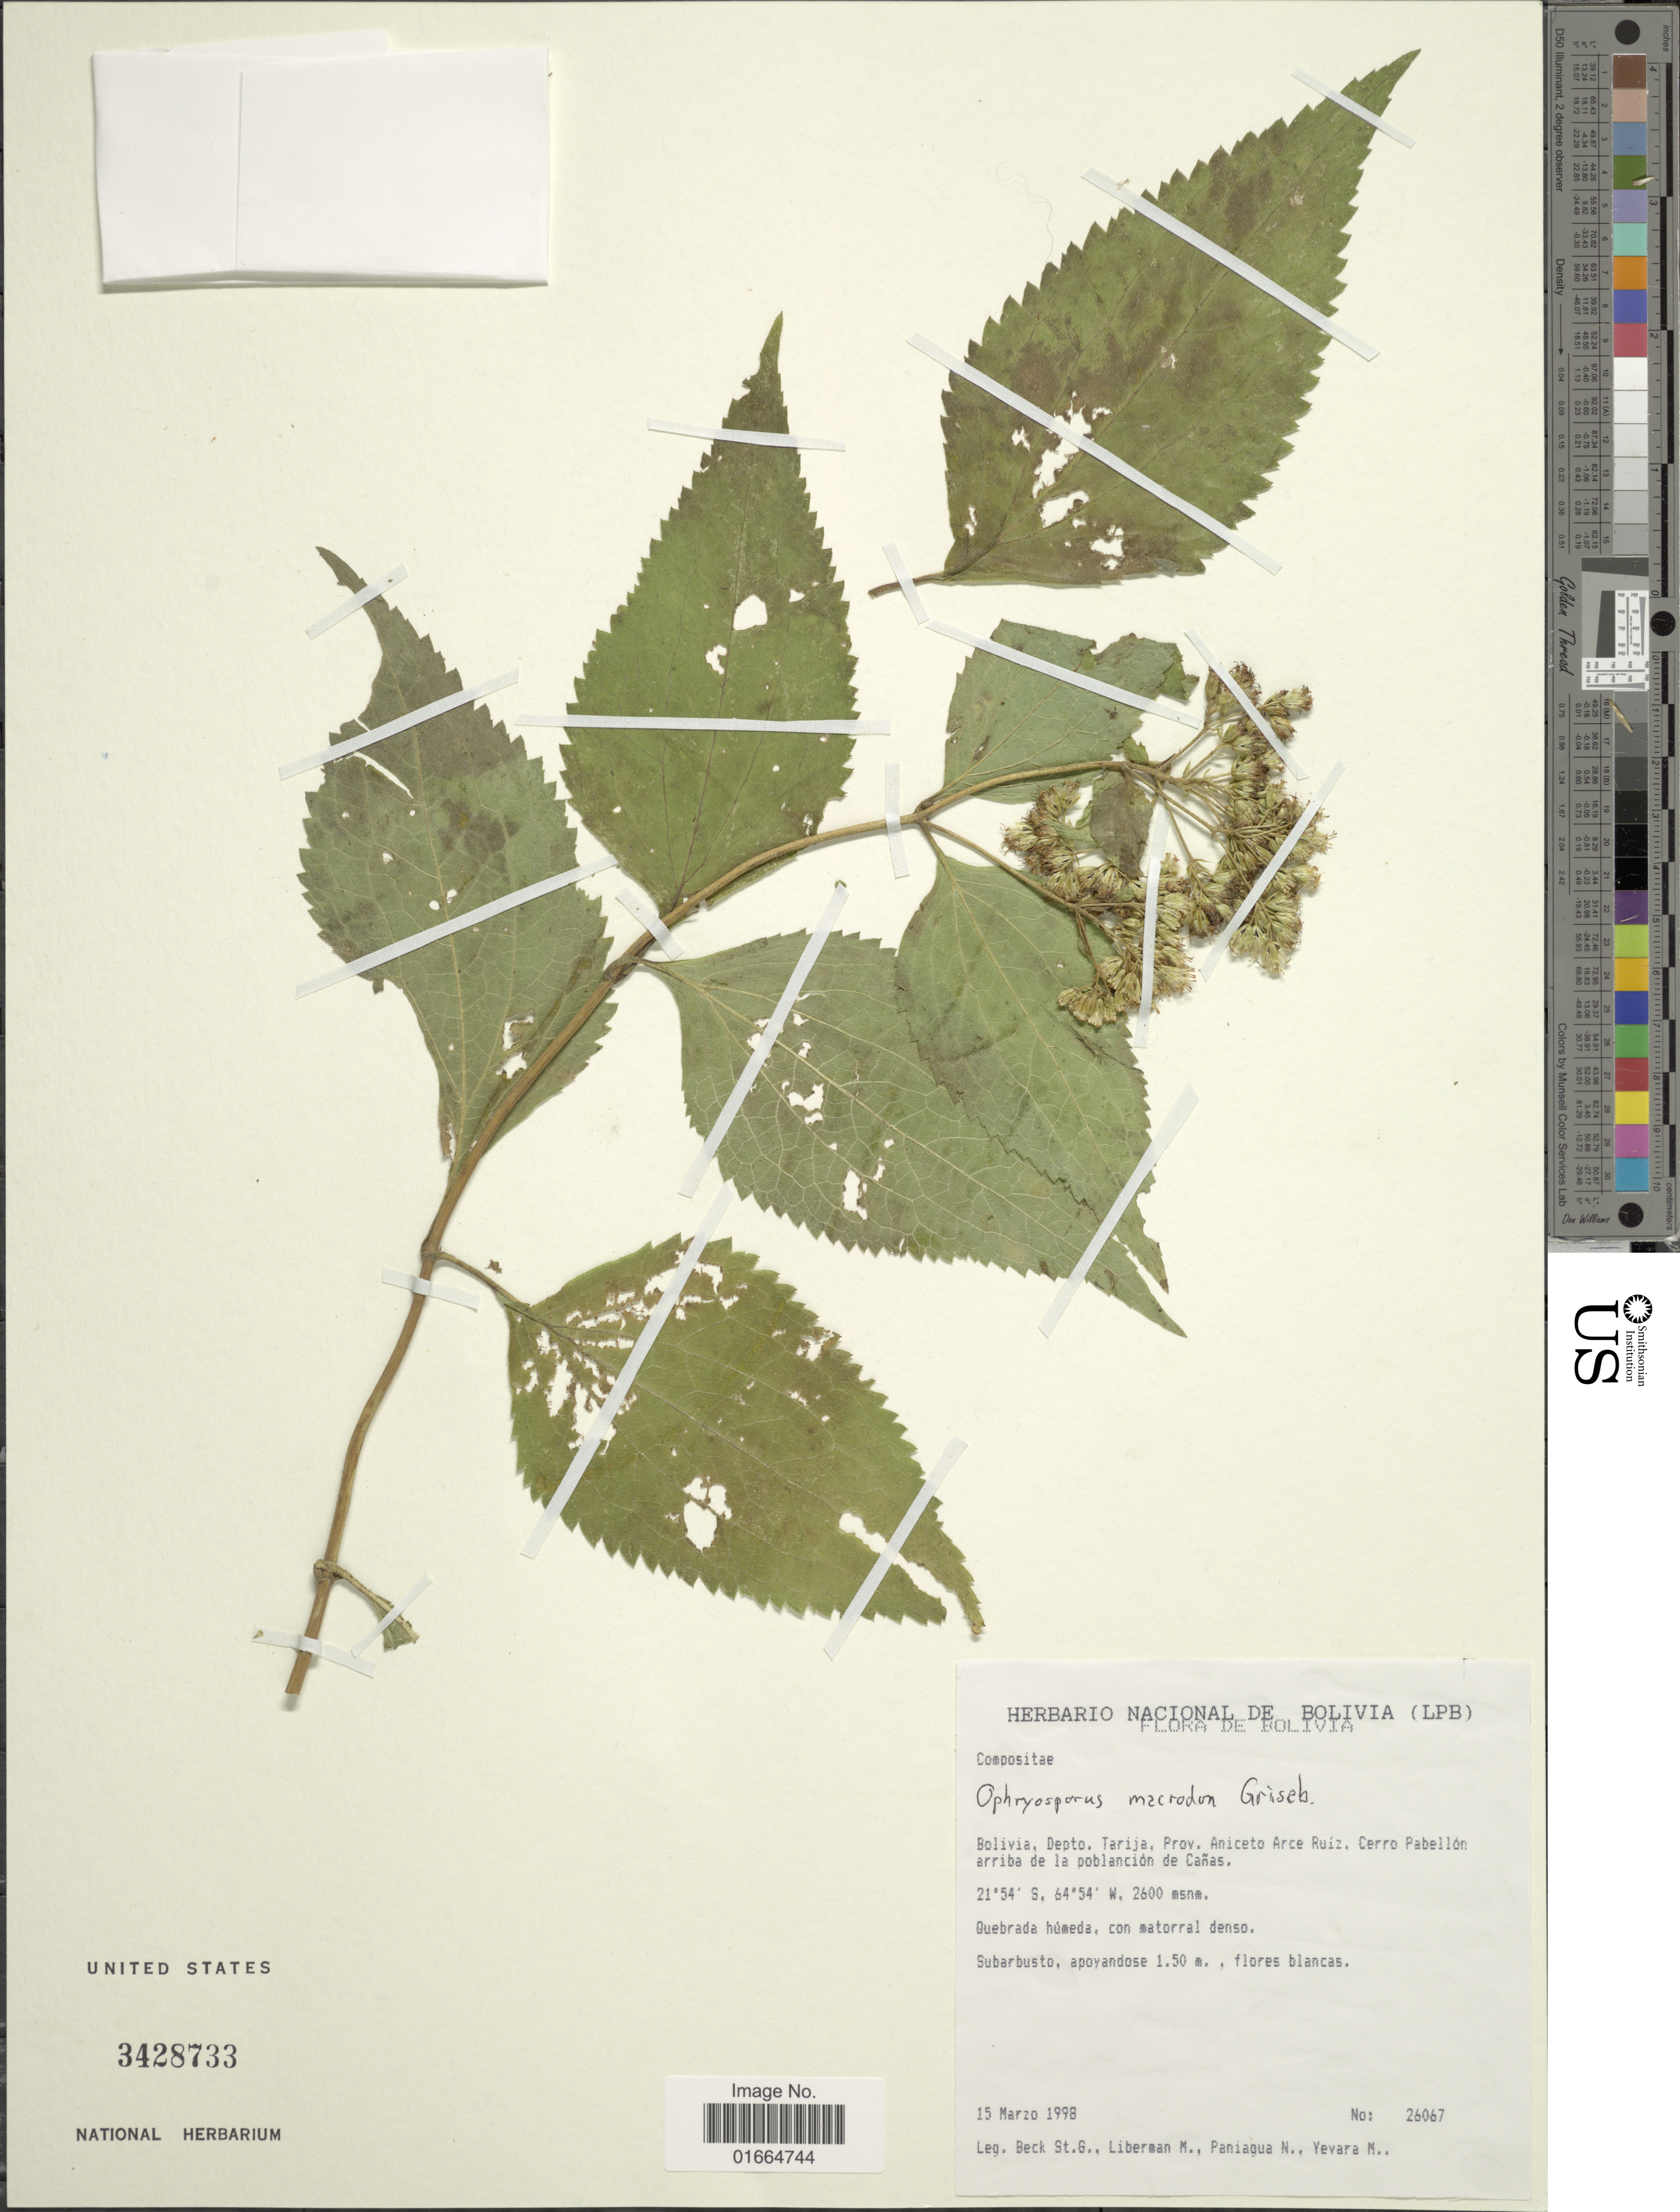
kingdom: Plantae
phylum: Tracheophyta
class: Magnoliopsida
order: Asterales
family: Asteraceae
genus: Ophryosporus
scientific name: Ophryosporus macrodon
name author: Griseb.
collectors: S. G. Beck, M. Liberman, N. Paniagua & M. Yevara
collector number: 26067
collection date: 1998-03-15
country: Bolivia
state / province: Tarija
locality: Bolivia, Depto. Tarija, Prov. Aniceto Arce Ruiz, Cerro Pabellon arriba de la poblancion de Canas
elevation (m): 2600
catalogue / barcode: US 3428733